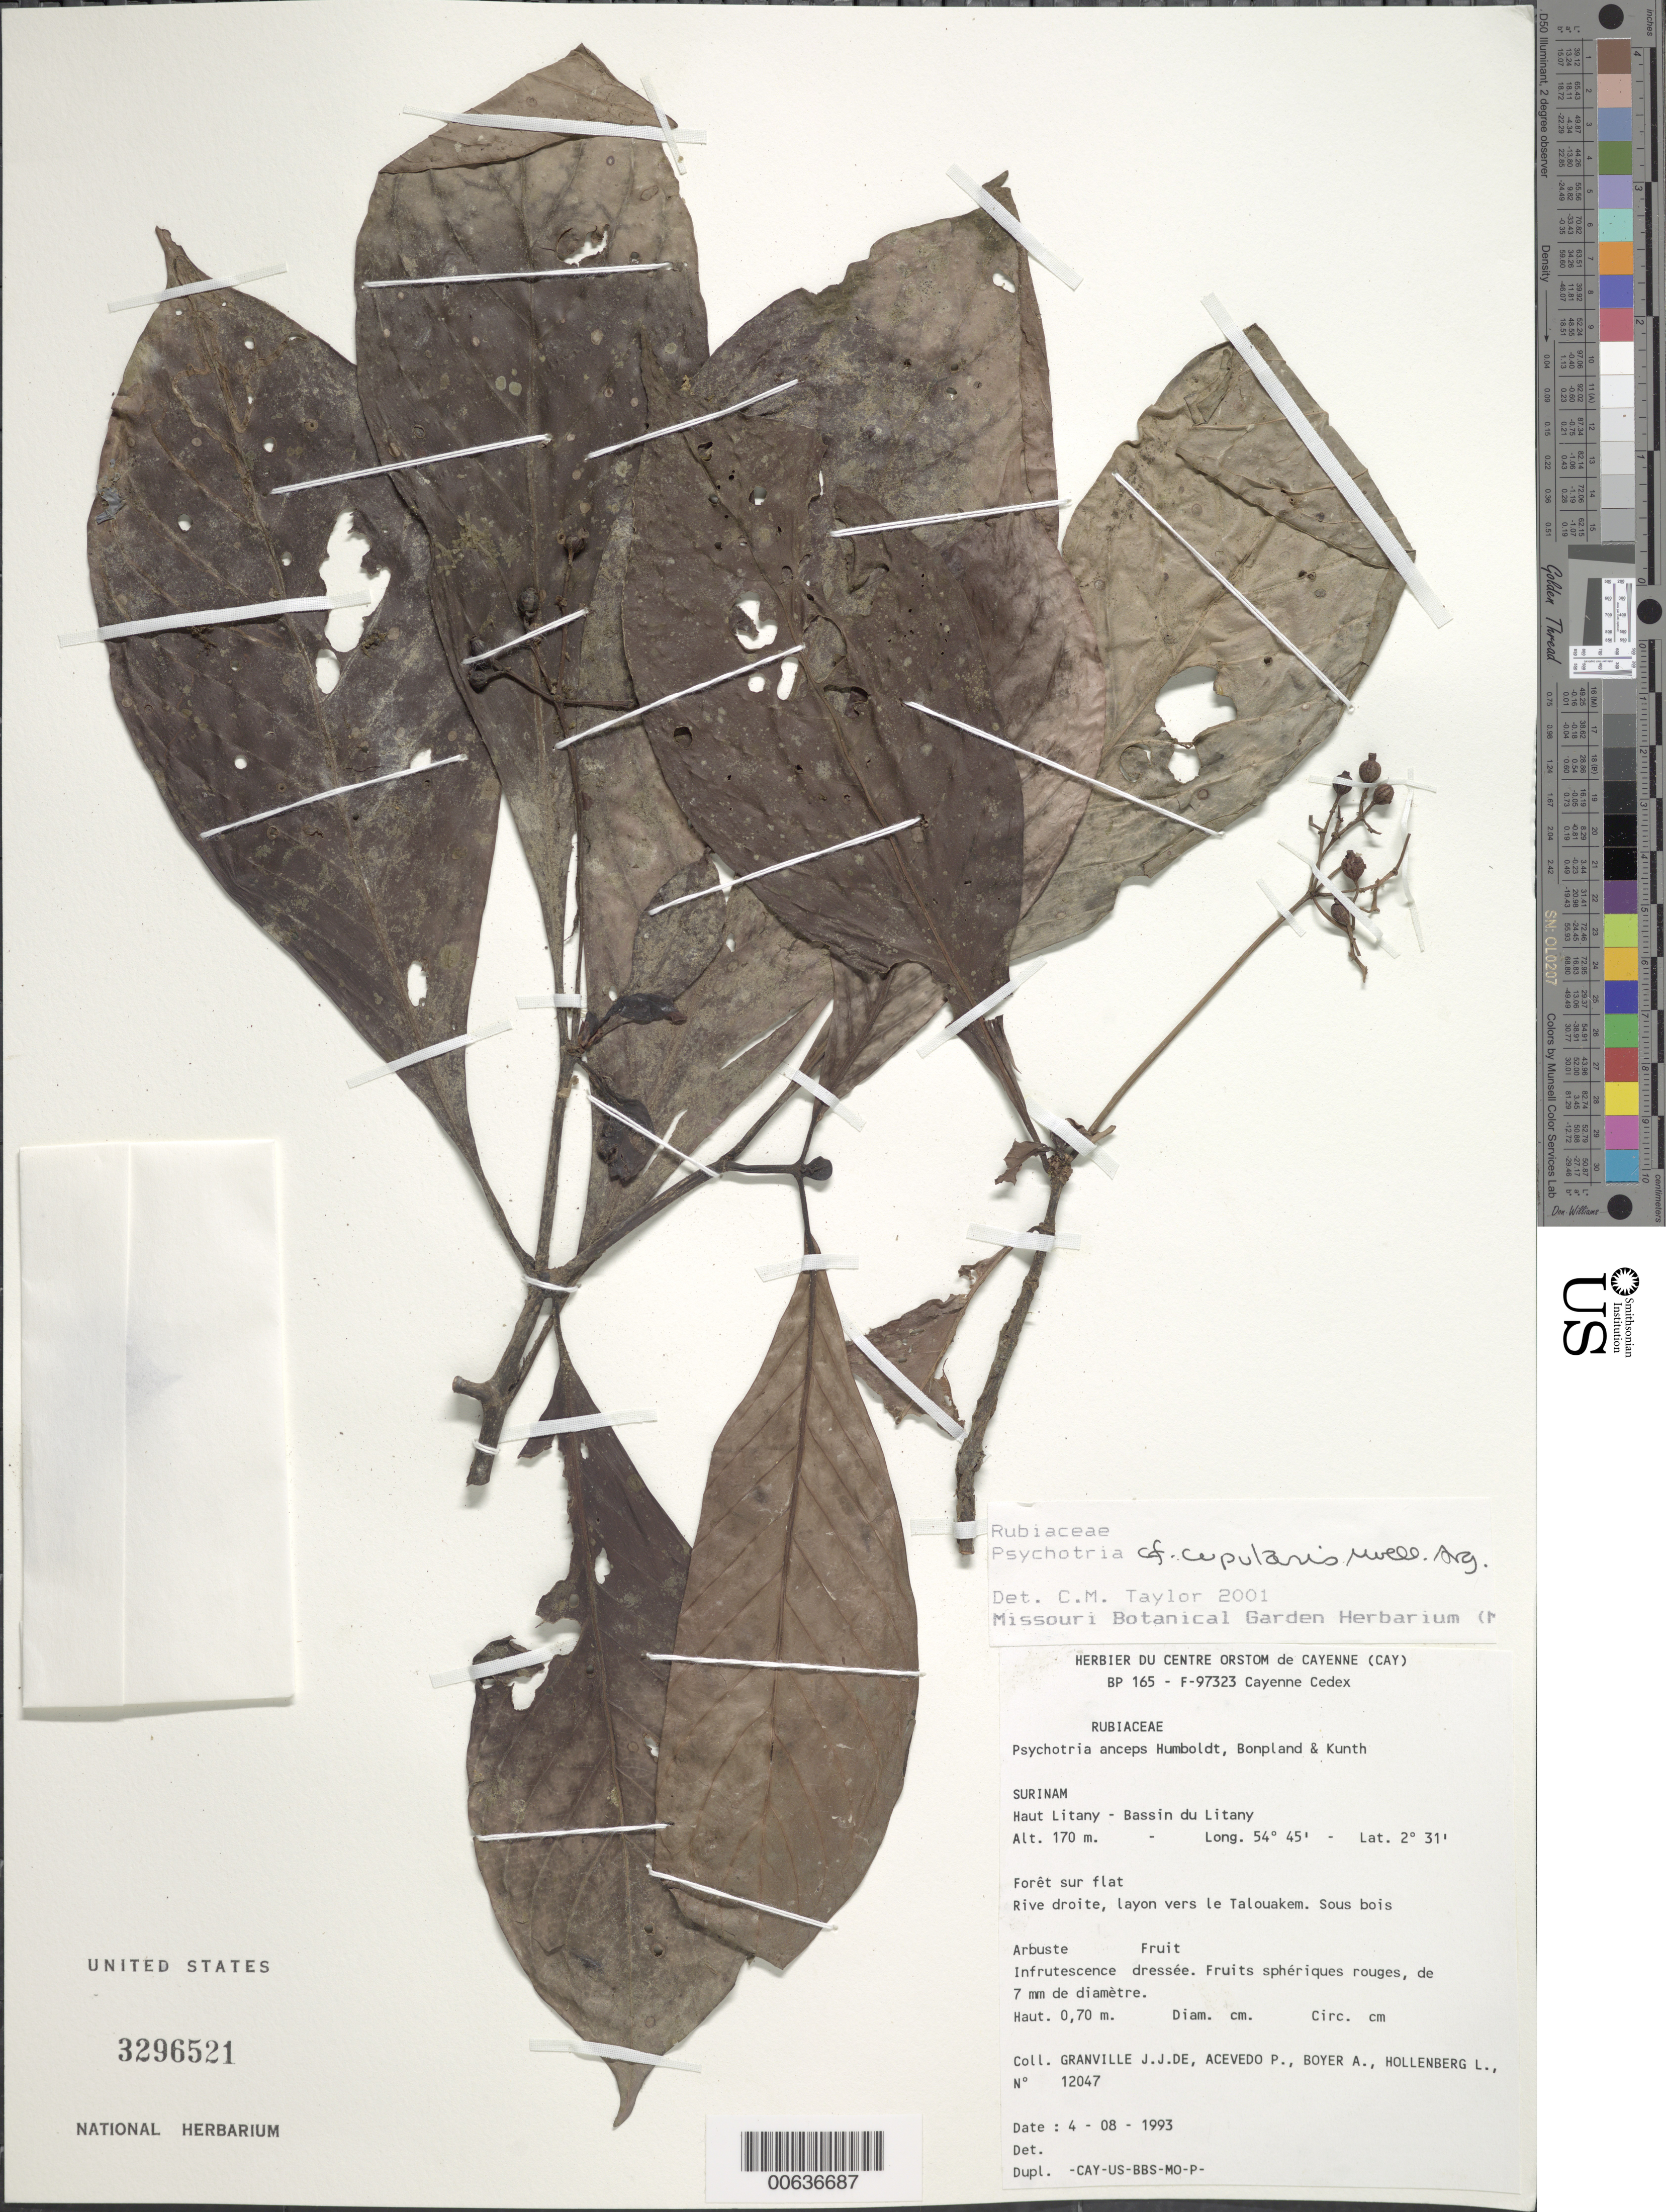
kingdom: Plantae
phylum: Tracheophyta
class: Magnoliopsida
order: Gentianales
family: Rubiaceae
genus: Psychotria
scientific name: Psychotria cupularis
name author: (Müll. Arg.) Standl.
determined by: Taylor, Charlotte M.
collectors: J.-J. de Granville, P. Acevedo-Rodr., A. Boyer & L. Hollenberg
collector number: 12047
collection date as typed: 4-Aug-93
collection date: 1993-08-04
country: Suriname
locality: Haut Litany, Bassin du Litany, rive droit, layon vers le Talouakem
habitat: Forest on flatland; understory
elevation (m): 170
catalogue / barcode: US 3296521